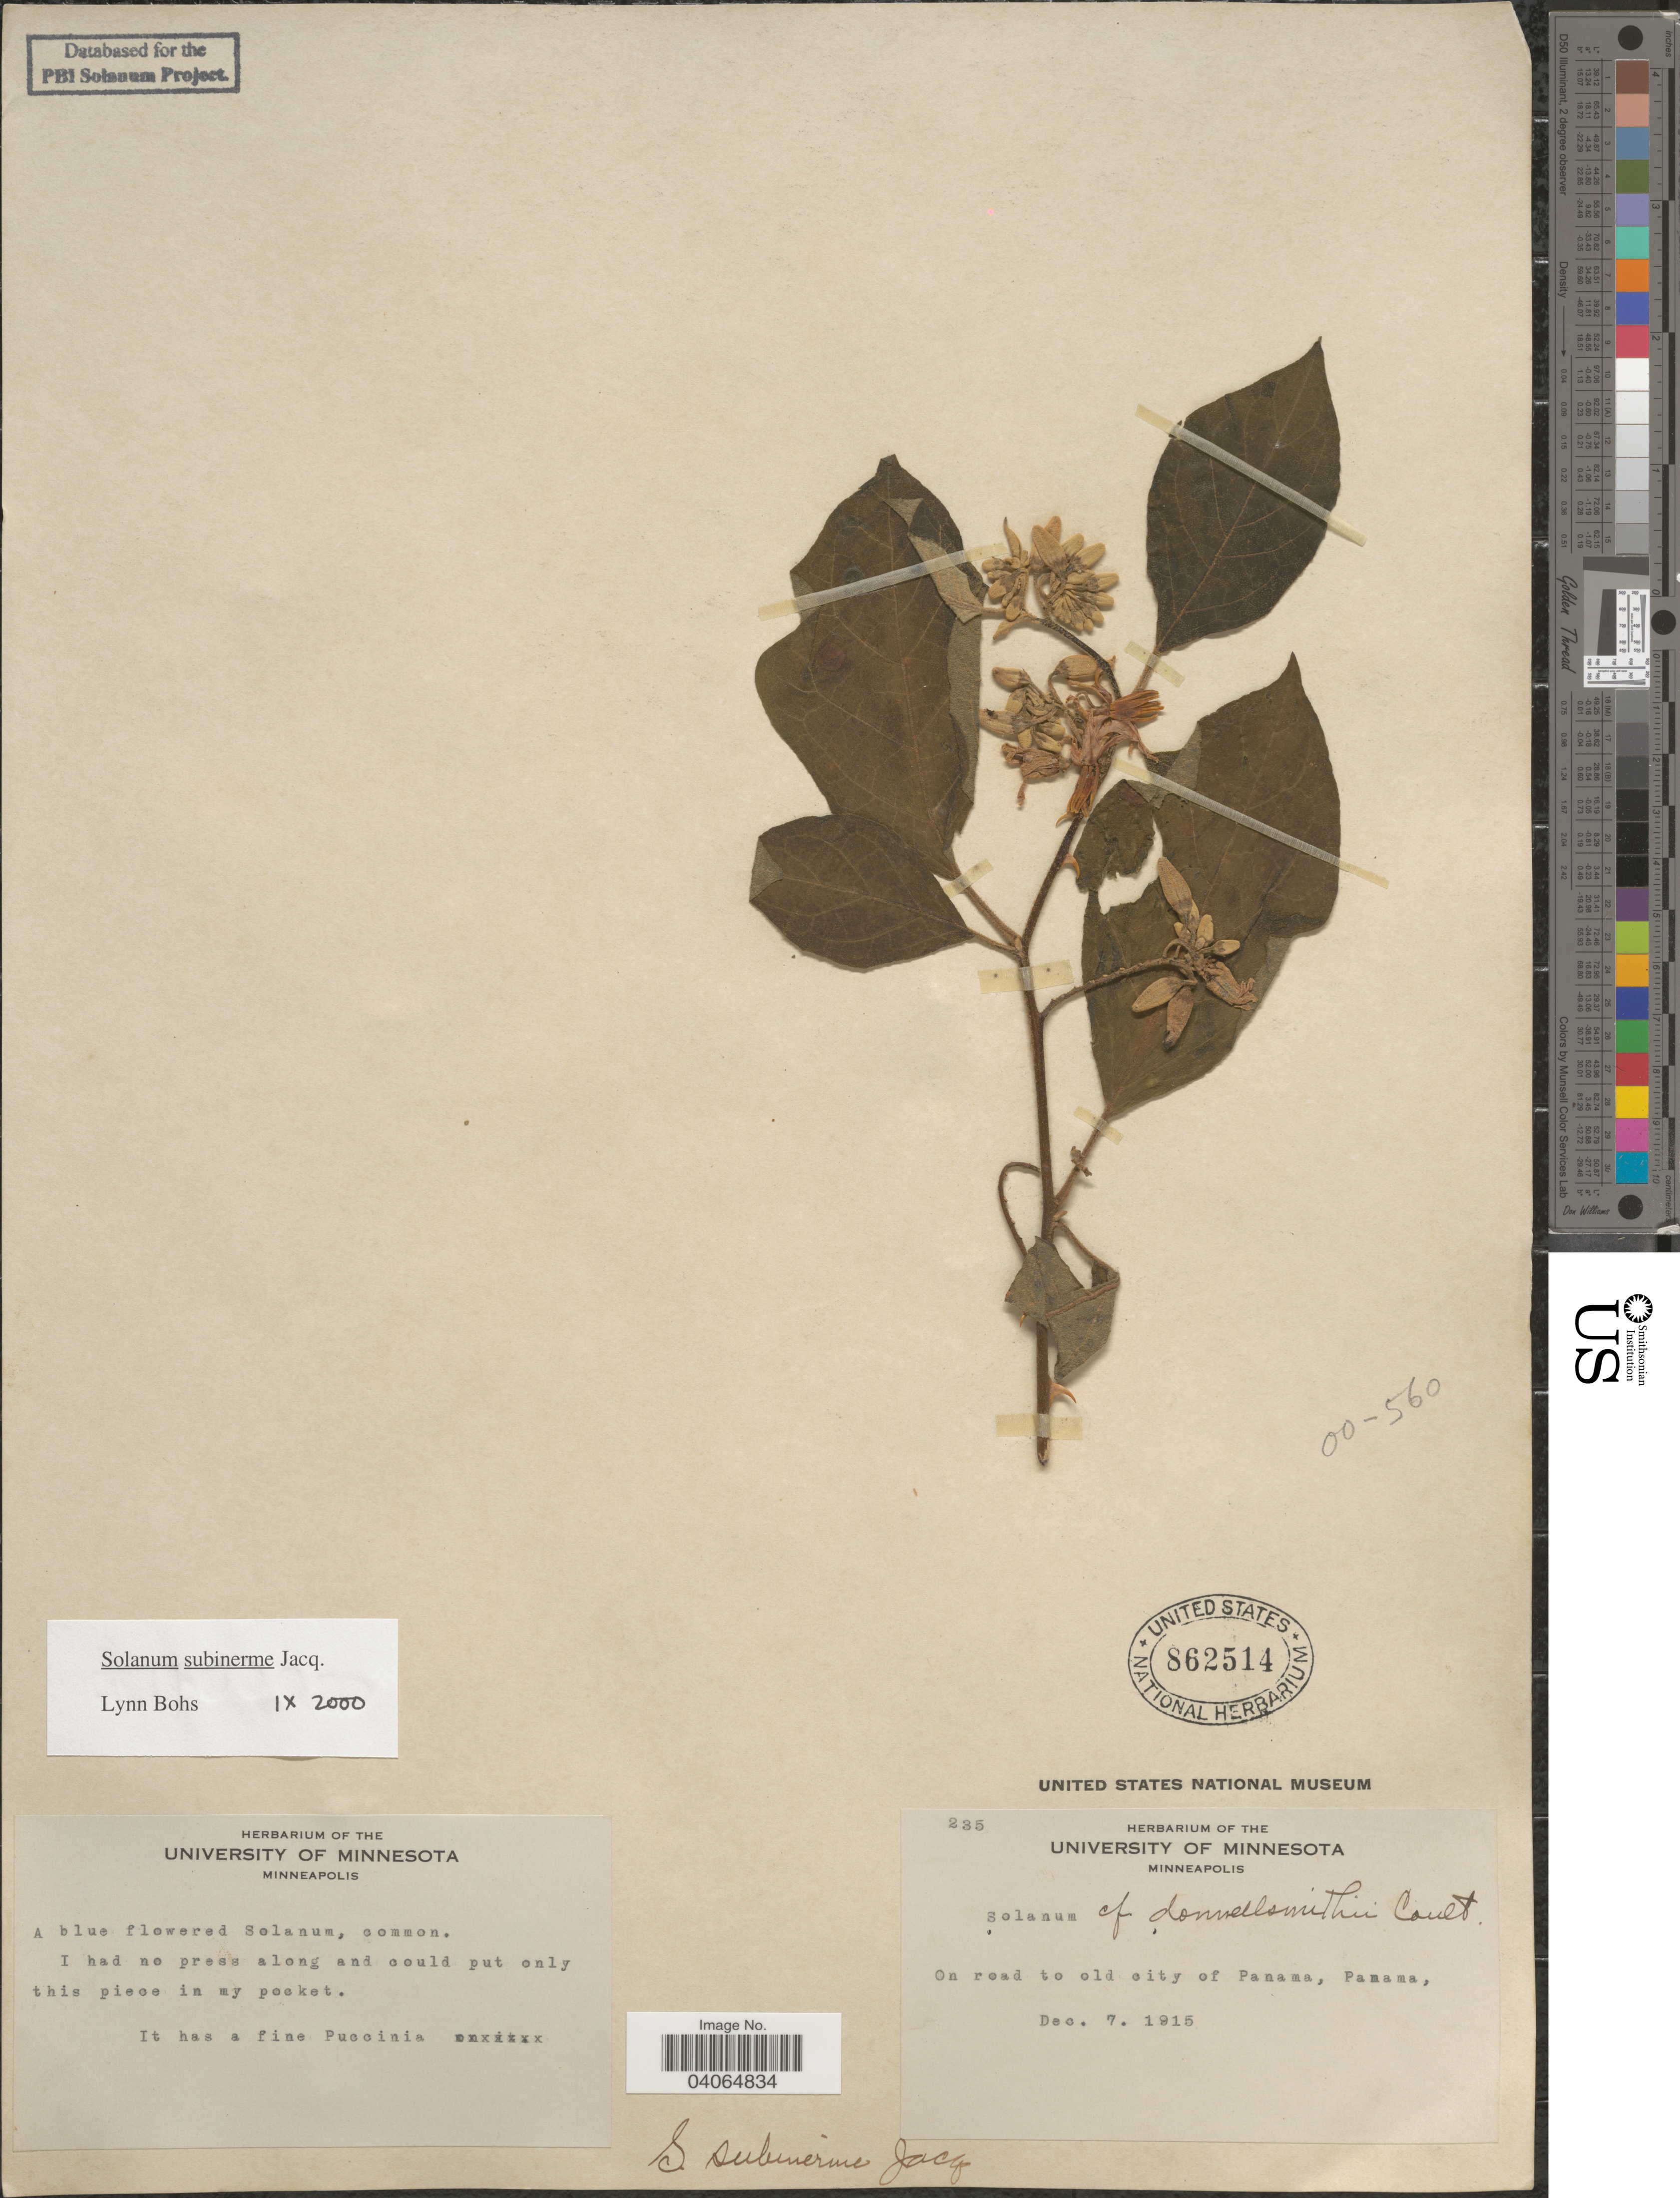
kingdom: Plantae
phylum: Tracheophyta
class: Magnoliopsida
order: Solanales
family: Solanaceae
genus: Solanum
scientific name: Solanum subinerme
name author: Jacq.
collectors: ex Herb. University of Minnesota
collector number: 235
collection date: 1915-12-07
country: Panama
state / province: Panamá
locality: On road to old city of Panama.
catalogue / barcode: US 862514